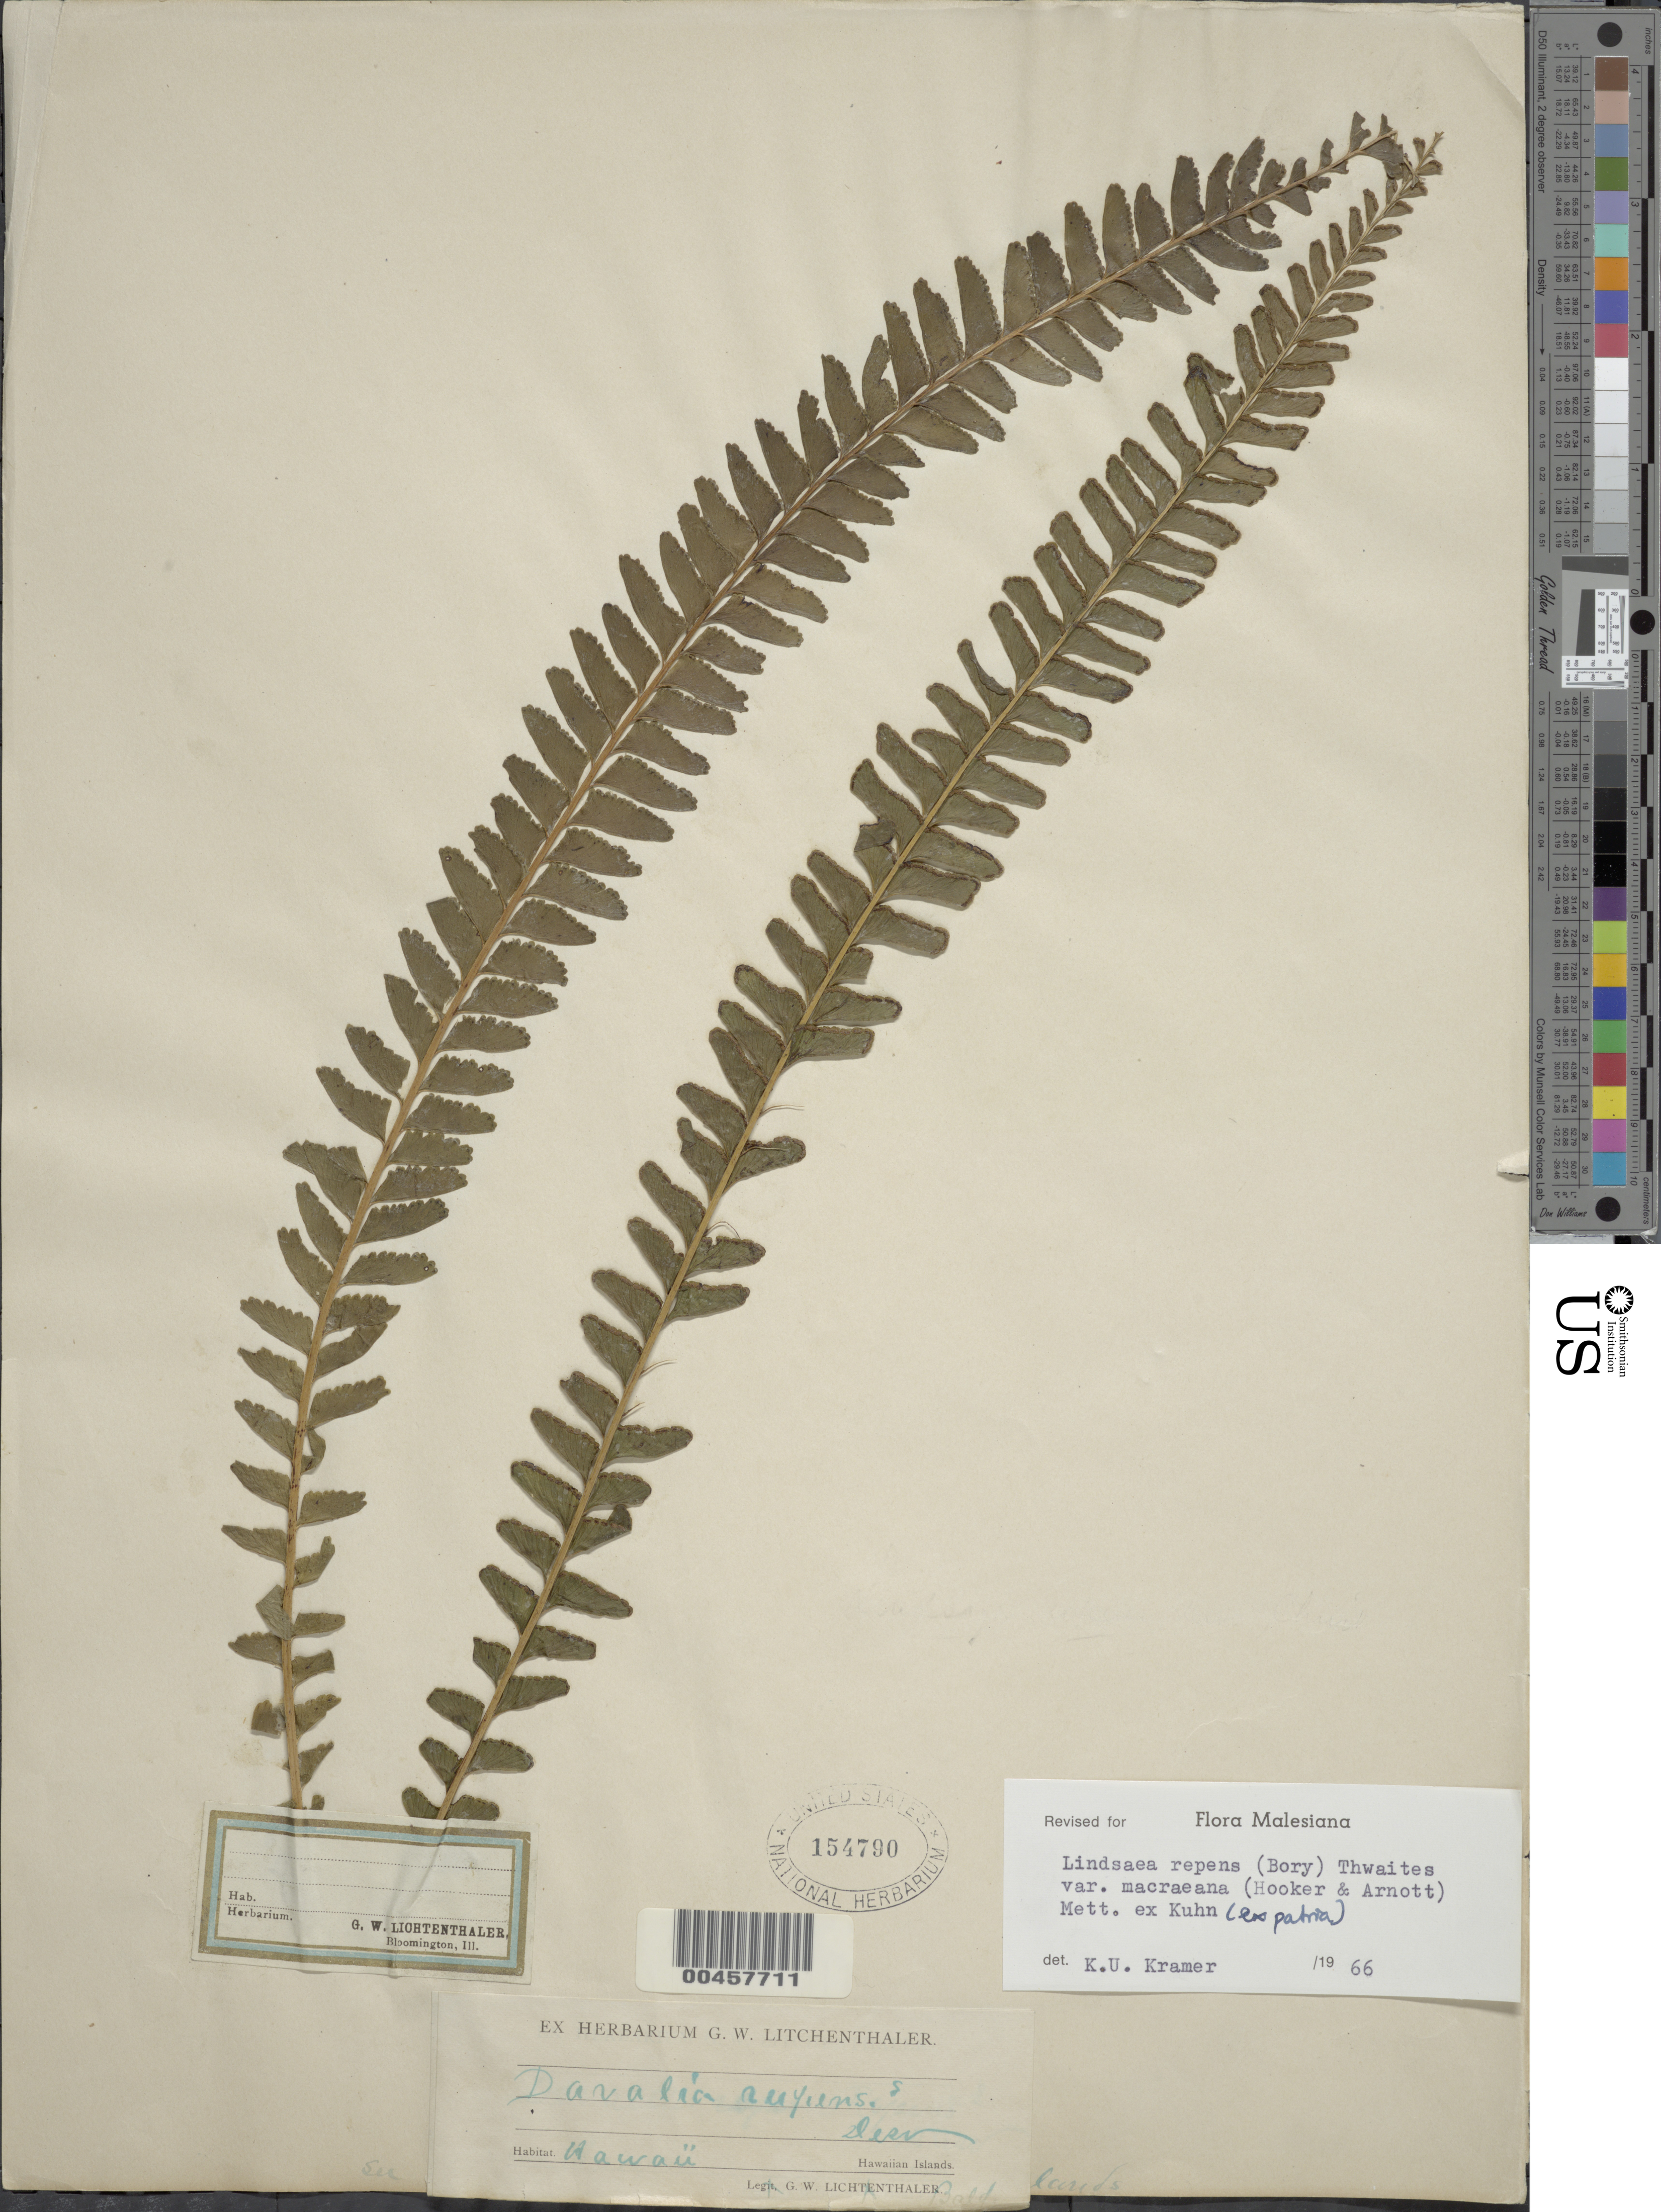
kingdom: Plantae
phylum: Tracheophyta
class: Polypodiopsida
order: Polypodiales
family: Lindsaeaceae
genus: Lindsaea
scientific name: Lindsaea repens var. macraeana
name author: (Hook. & Arn.) Mett. ex Kuhn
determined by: Kramer, K. U.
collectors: G. Lichtenthaler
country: United States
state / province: Hawaii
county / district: Kauai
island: Kaua'i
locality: Hawaiian Islands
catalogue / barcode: US 154790